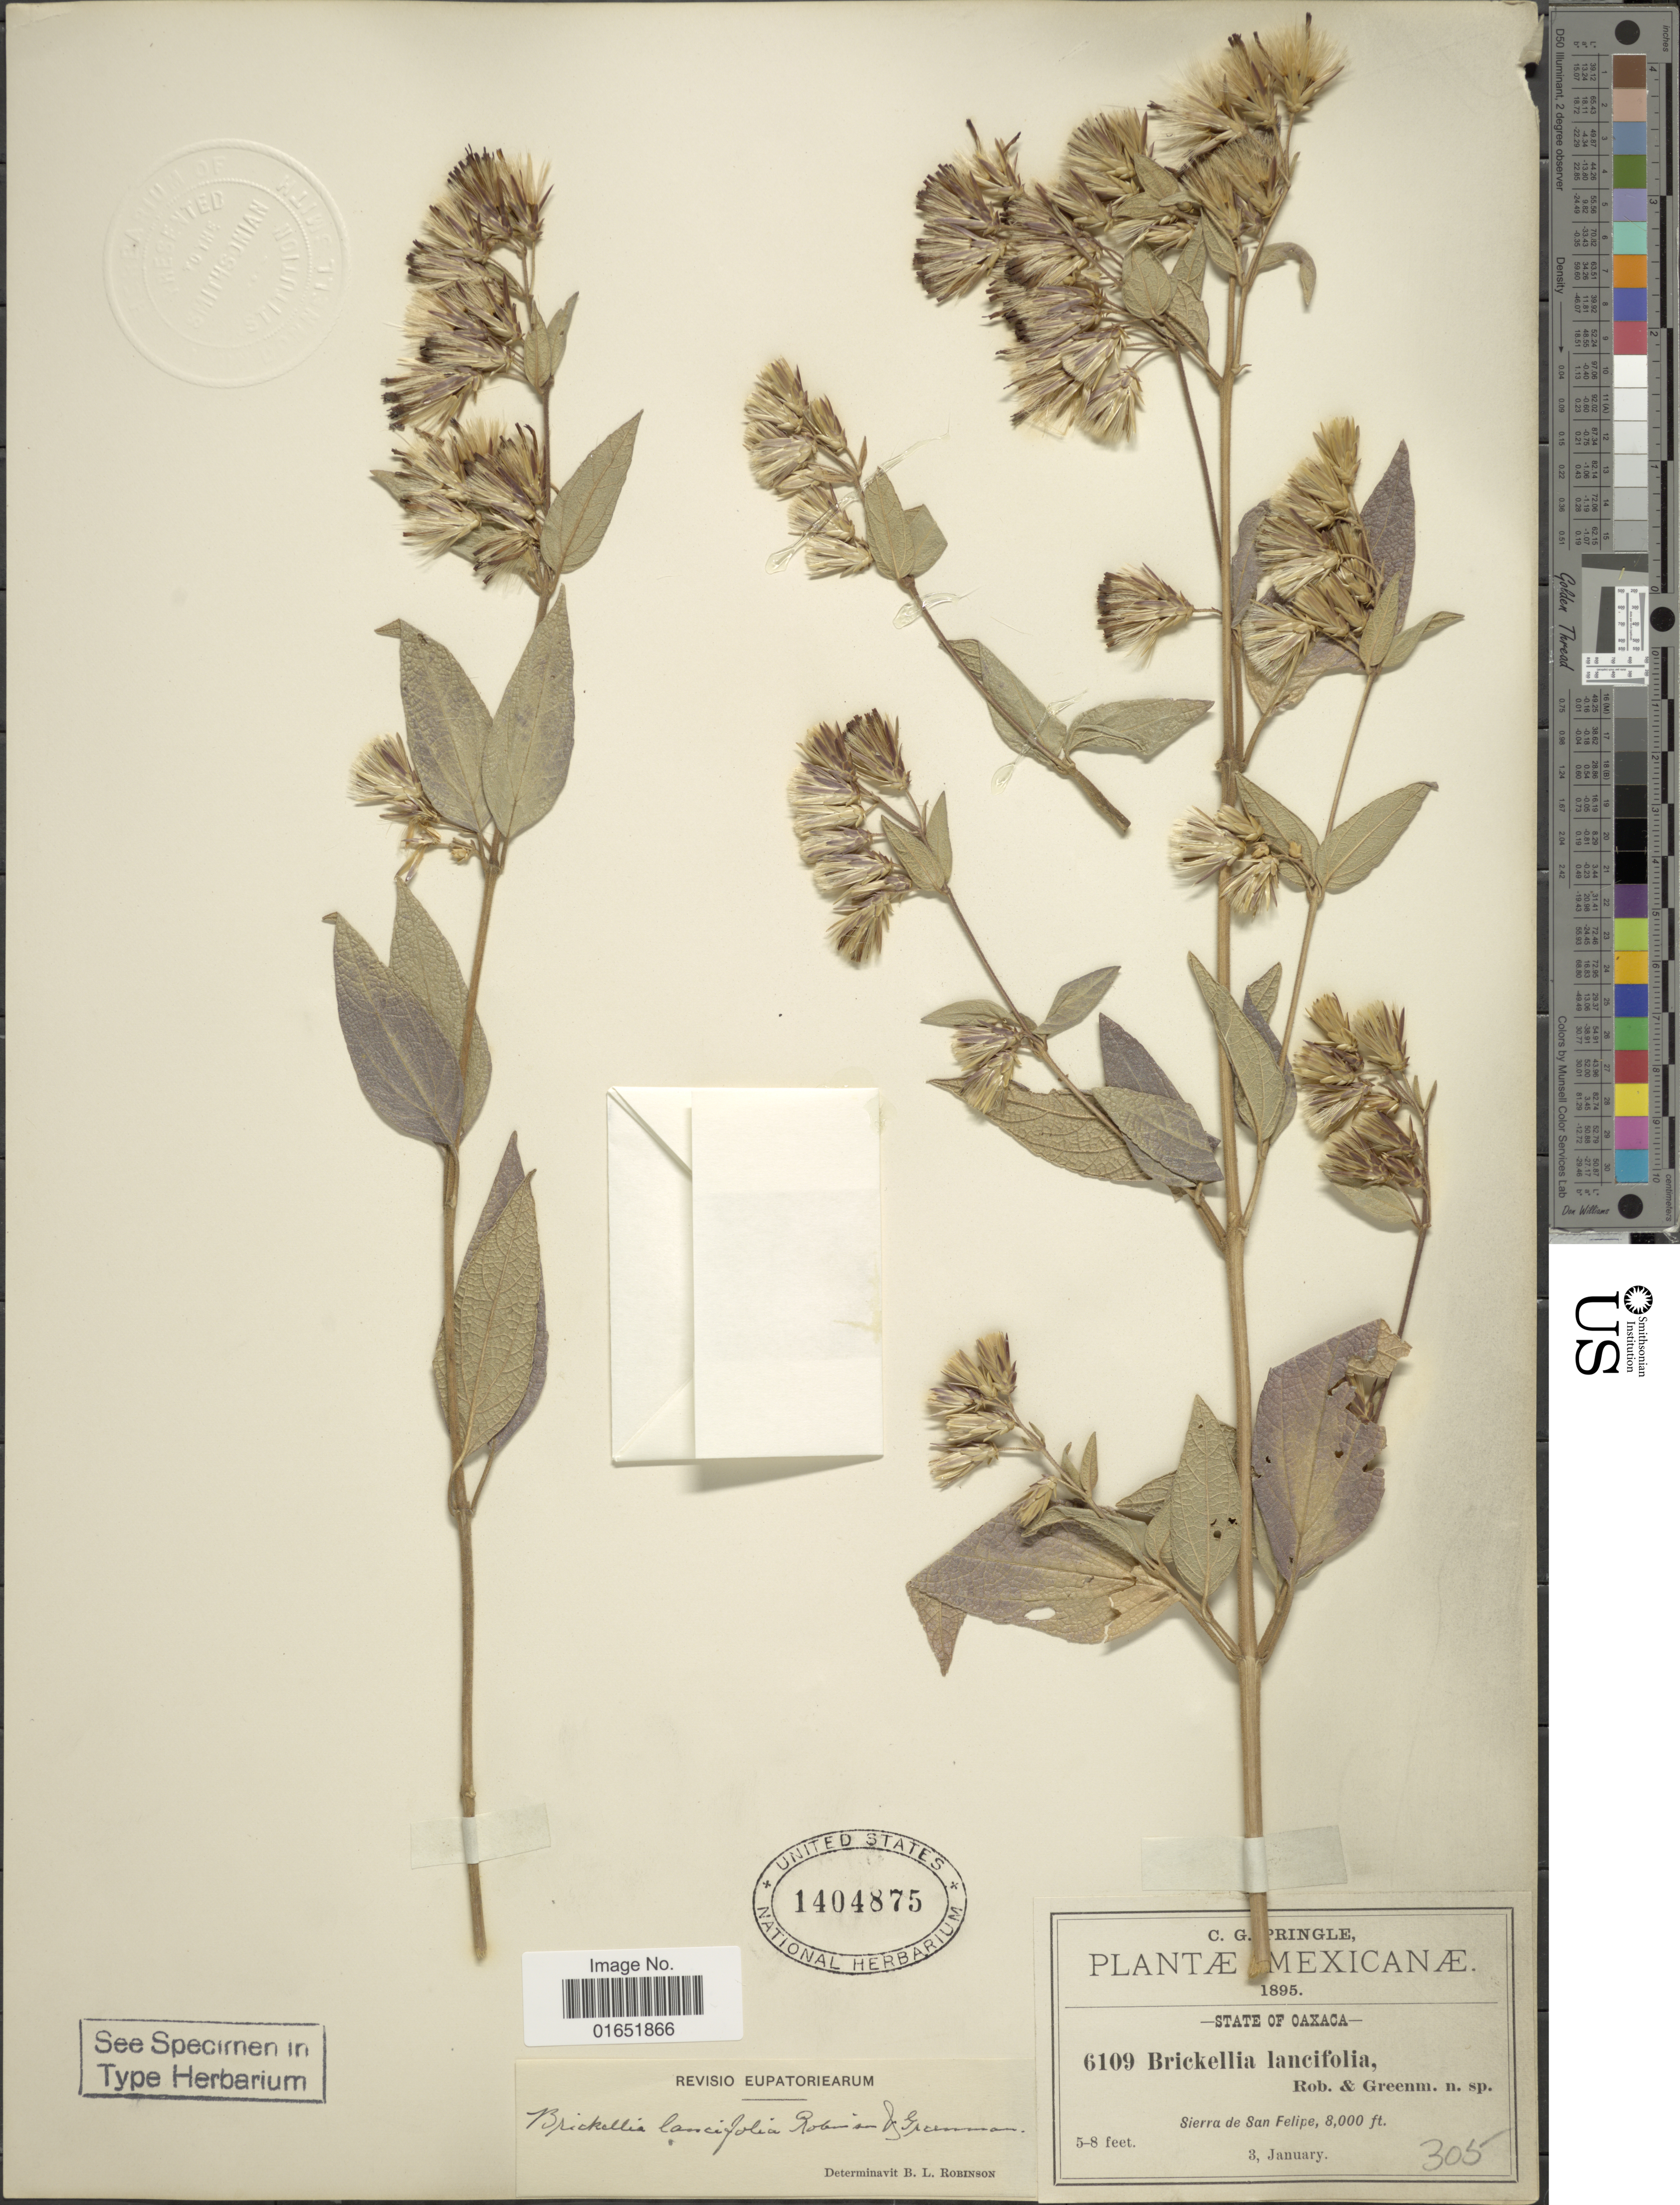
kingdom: Plantae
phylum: Tracheophyta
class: Magnoliopsida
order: Asterales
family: Asteraceae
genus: Brickellia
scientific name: Brickellia lancifolia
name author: B.L. Rob. & Greenm.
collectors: C. G. Pringle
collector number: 6109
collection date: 1895-01-03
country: Mexico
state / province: Oaxaca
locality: Sierra de San Felipe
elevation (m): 2438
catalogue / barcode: US 1404875